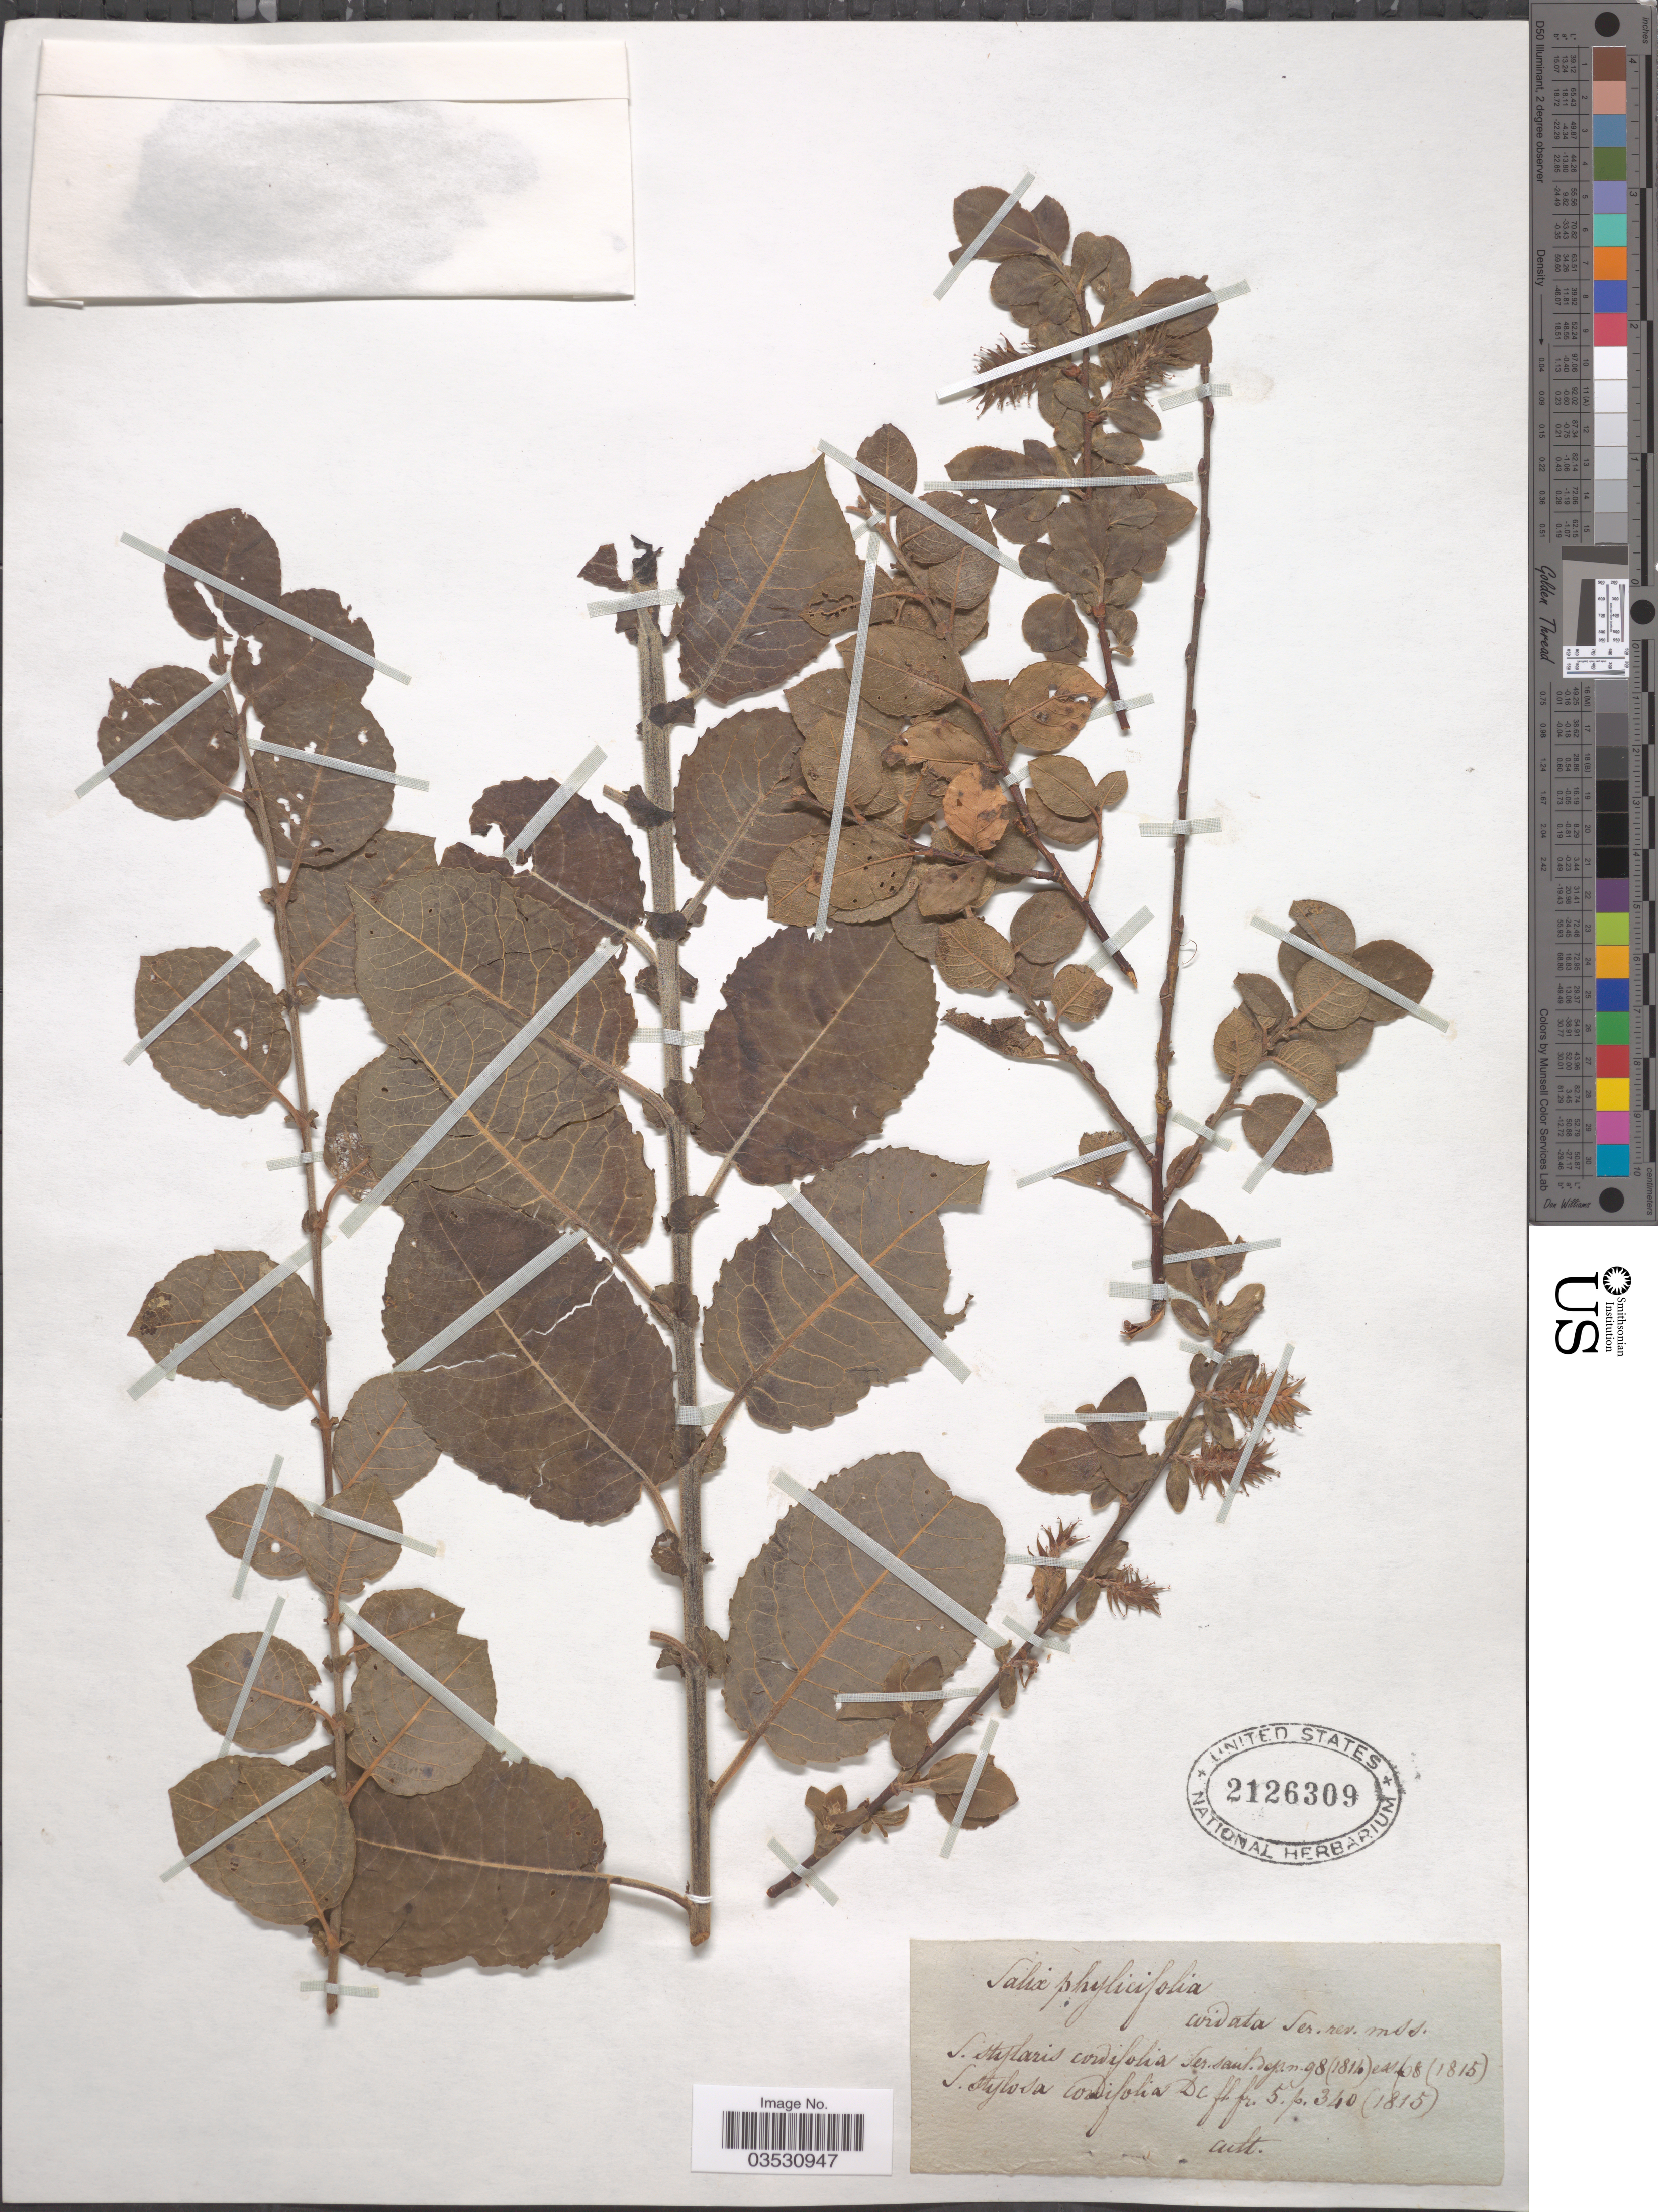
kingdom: Plantae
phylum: Tracheophyta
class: Magnoliopsida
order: Malpighiales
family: Salicaceae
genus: Salix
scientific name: Salix phylicifolia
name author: L.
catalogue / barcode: US 2126309